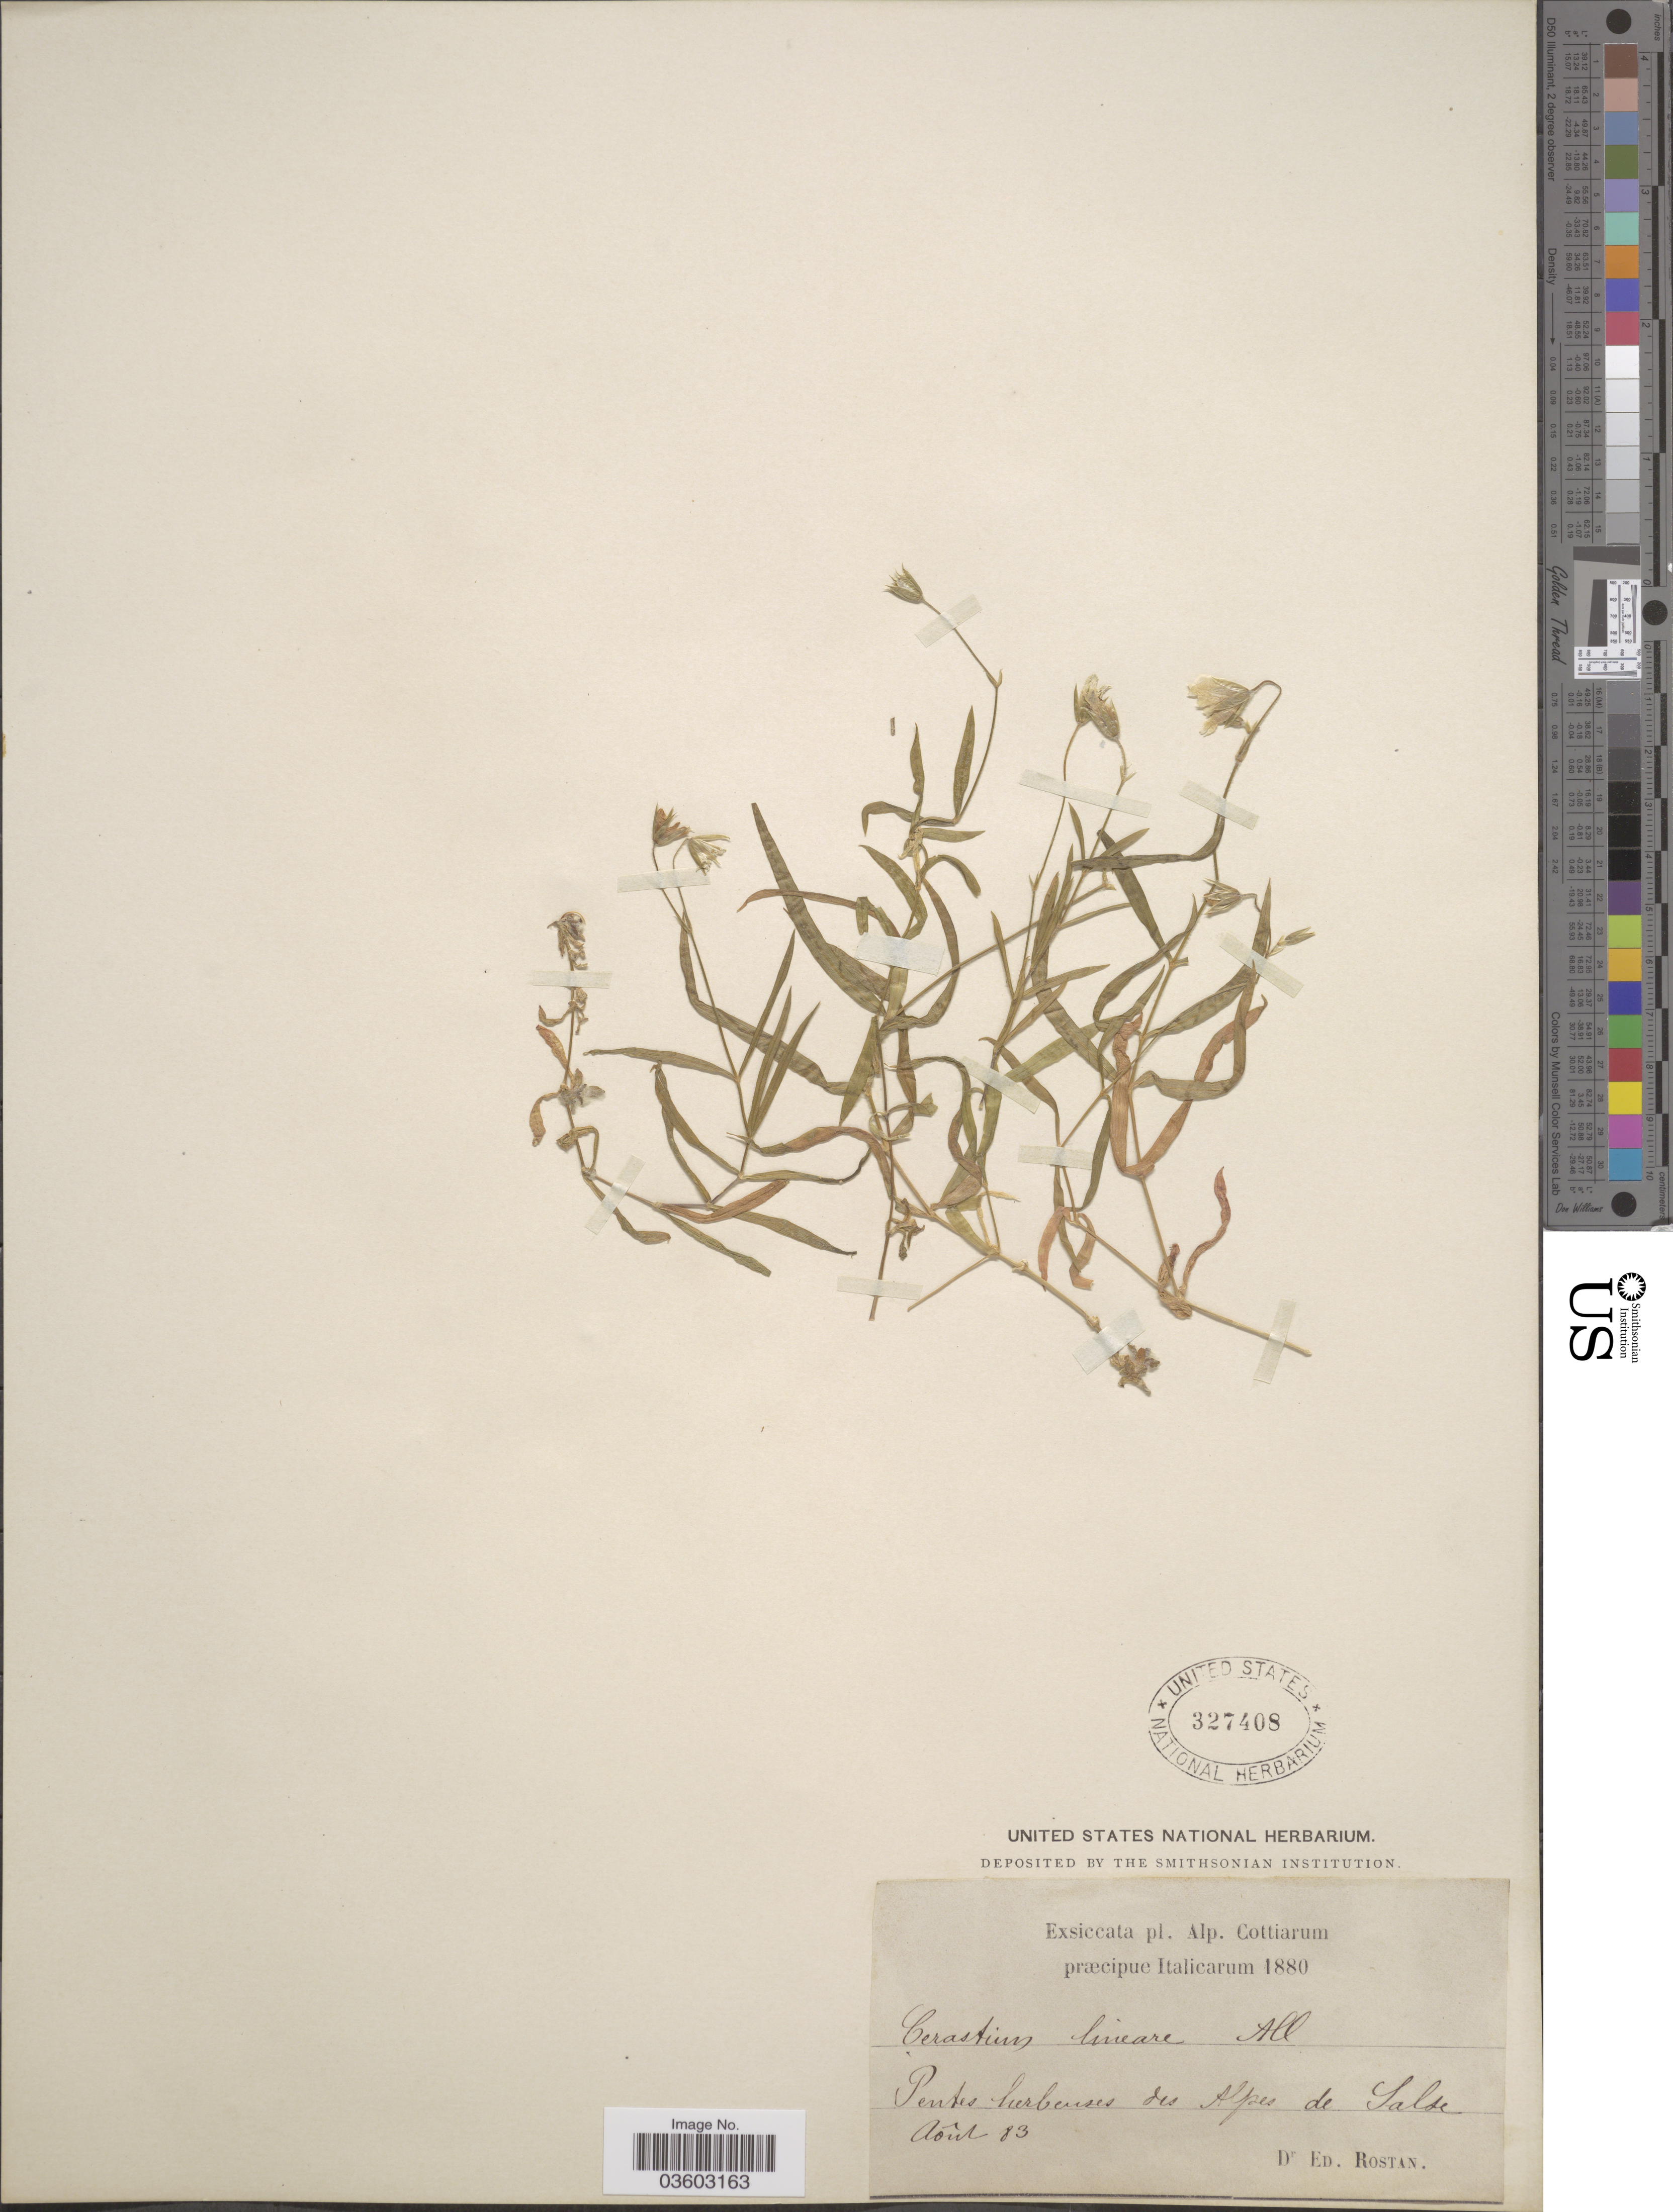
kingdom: Plantae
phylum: Tracheophyta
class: Magnoliopsida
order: Caryophyllales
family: Caryophyllaceae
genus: Cerastium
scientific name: Cerastium lineare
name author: All.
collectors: E. Rostan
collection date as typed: Transcribed d/m/y: /8/83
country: Italy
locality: Alp. Cottiarum præcipue Italicarum. Pentes herbenses des Alpes de Salse.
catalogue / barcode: US 327408